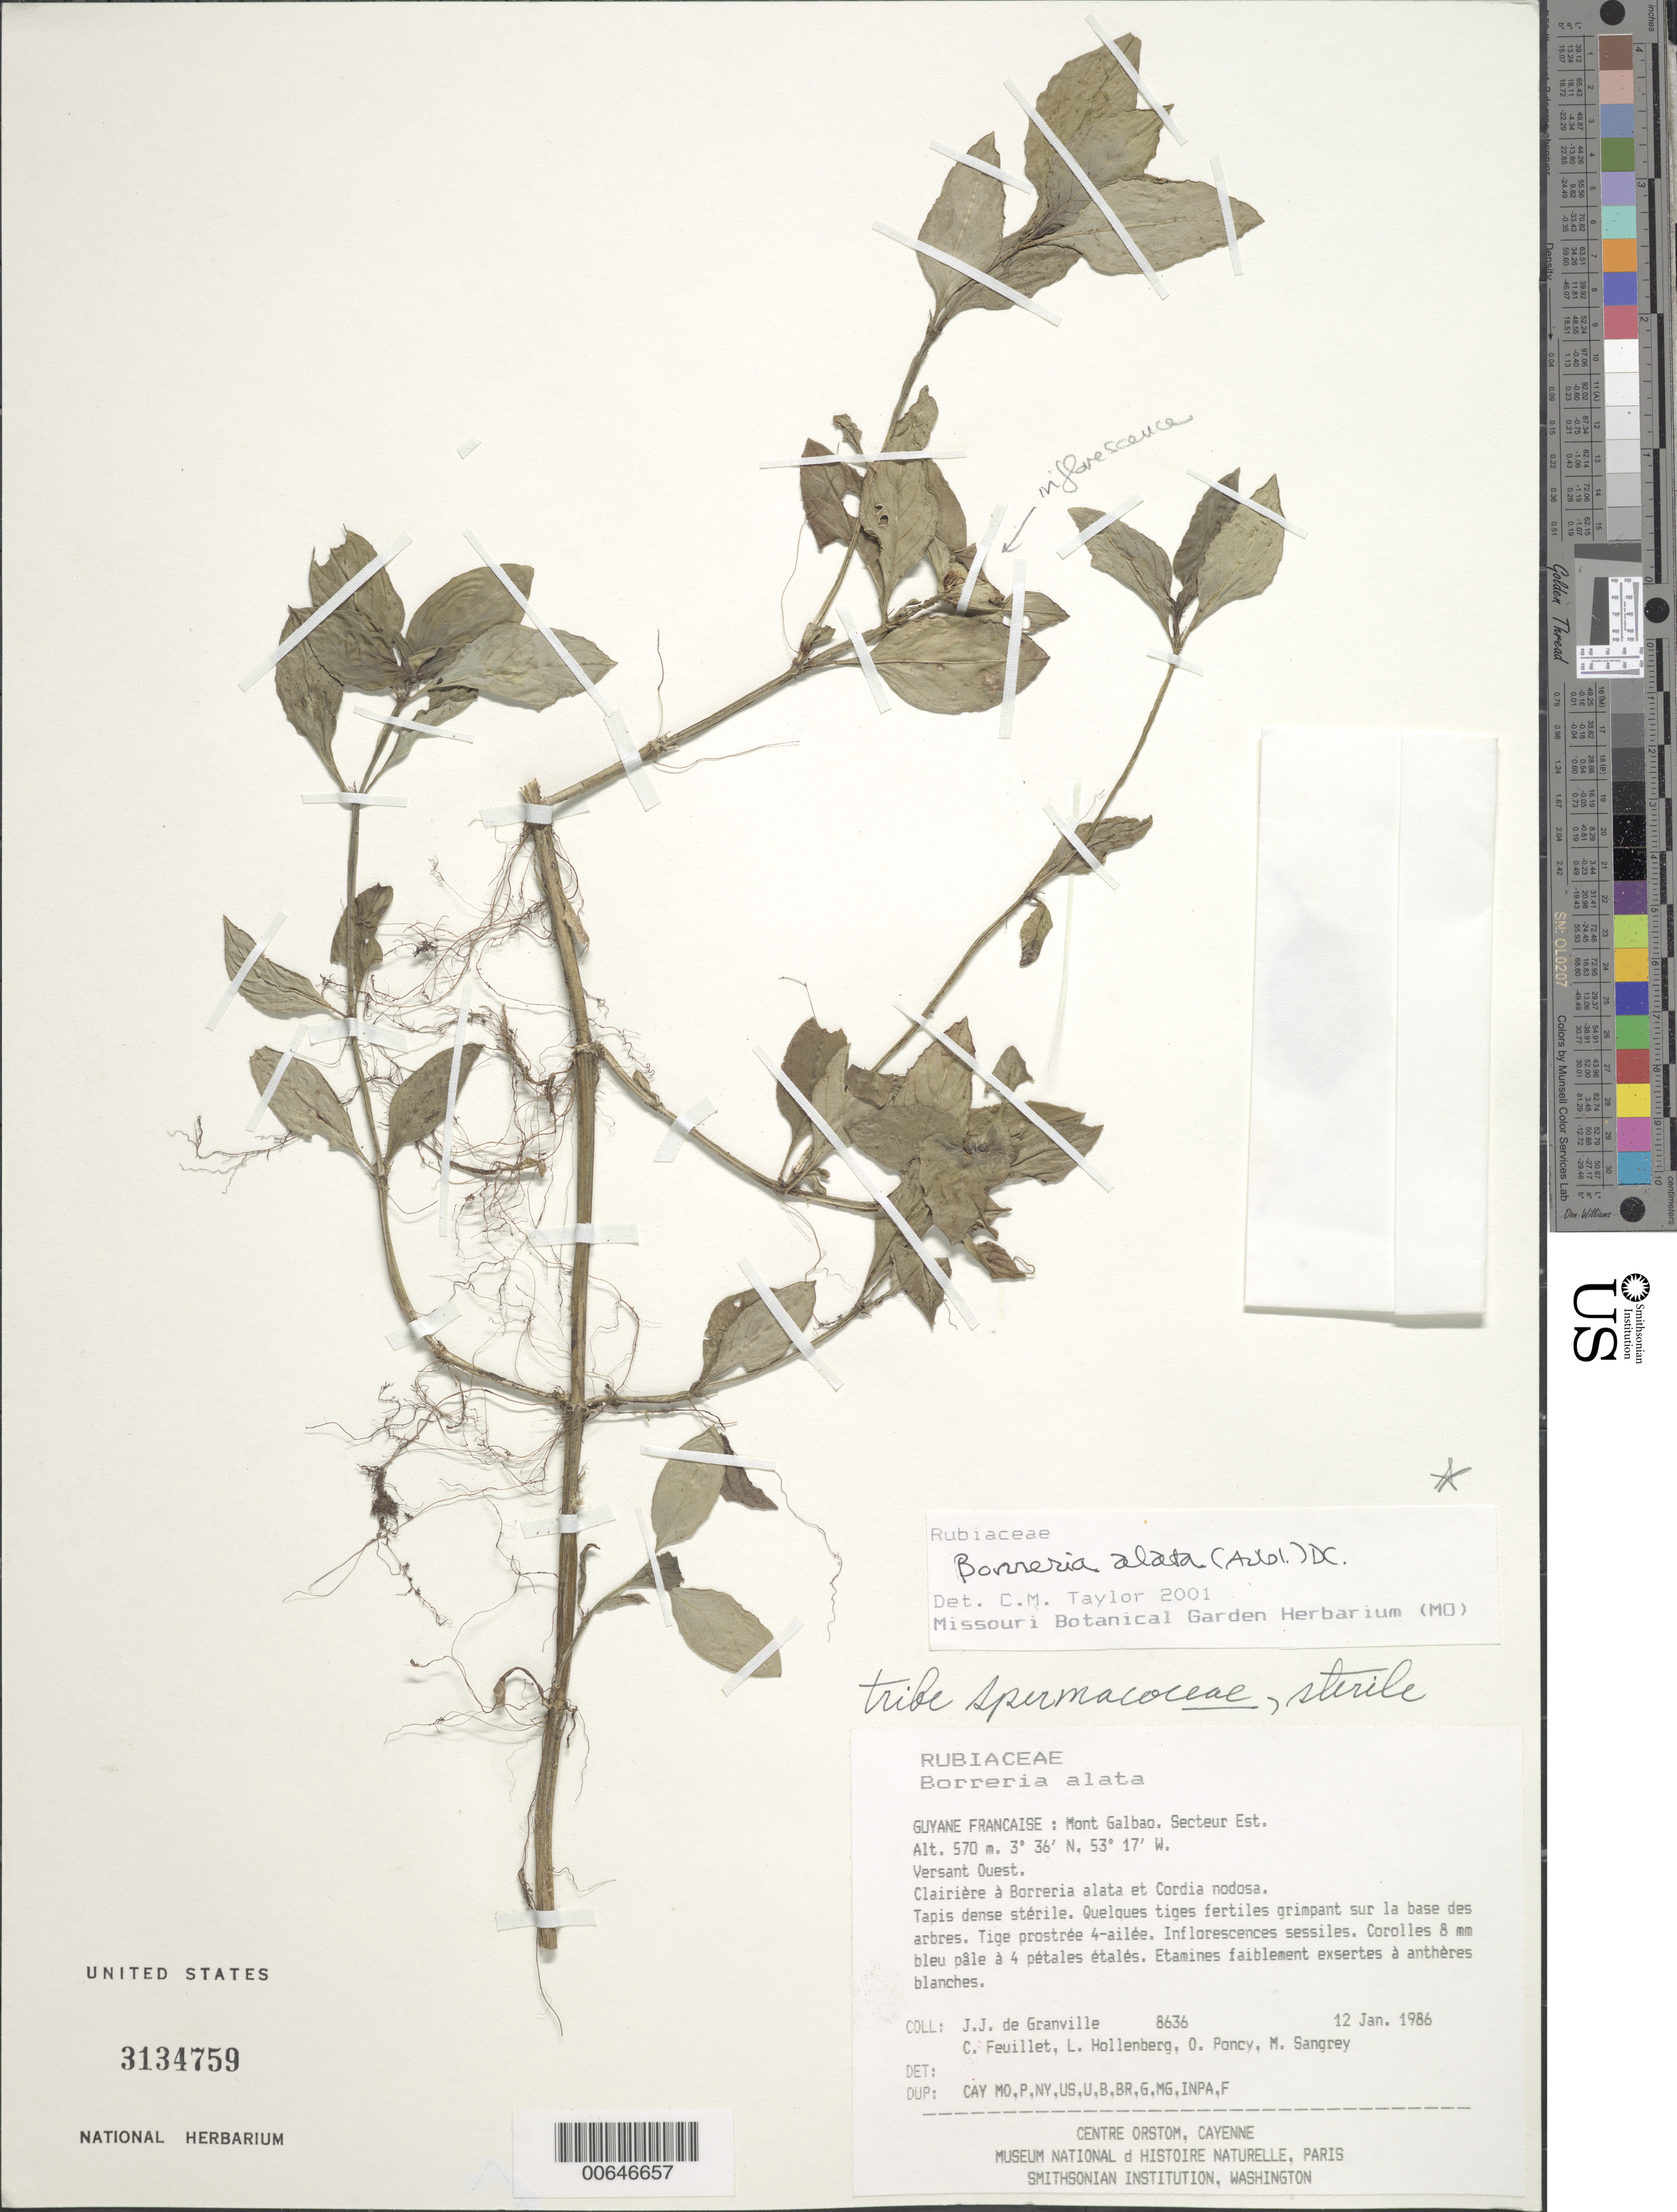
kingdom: Plantae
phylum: Tracheophyta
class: Magnoliopsida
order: Gentianales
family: Rubiaceae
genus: Borreria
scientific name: Borreria alata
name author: (Aubl.) DC.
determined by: Taylor, Charlotte M.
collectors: J.-J. de Granville, C. Feuillet, L. Hollenberg, O. Poncy & M. S. Sangrey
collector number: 8636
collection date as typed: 12-Jan-86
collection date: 1986-01-12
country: French Guiana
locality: Mont Galbao. Secteur Est. Versant Ouest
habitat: Clairière à Borreria alata et Cordia nodosa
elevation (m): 570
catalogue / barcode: US 3134759